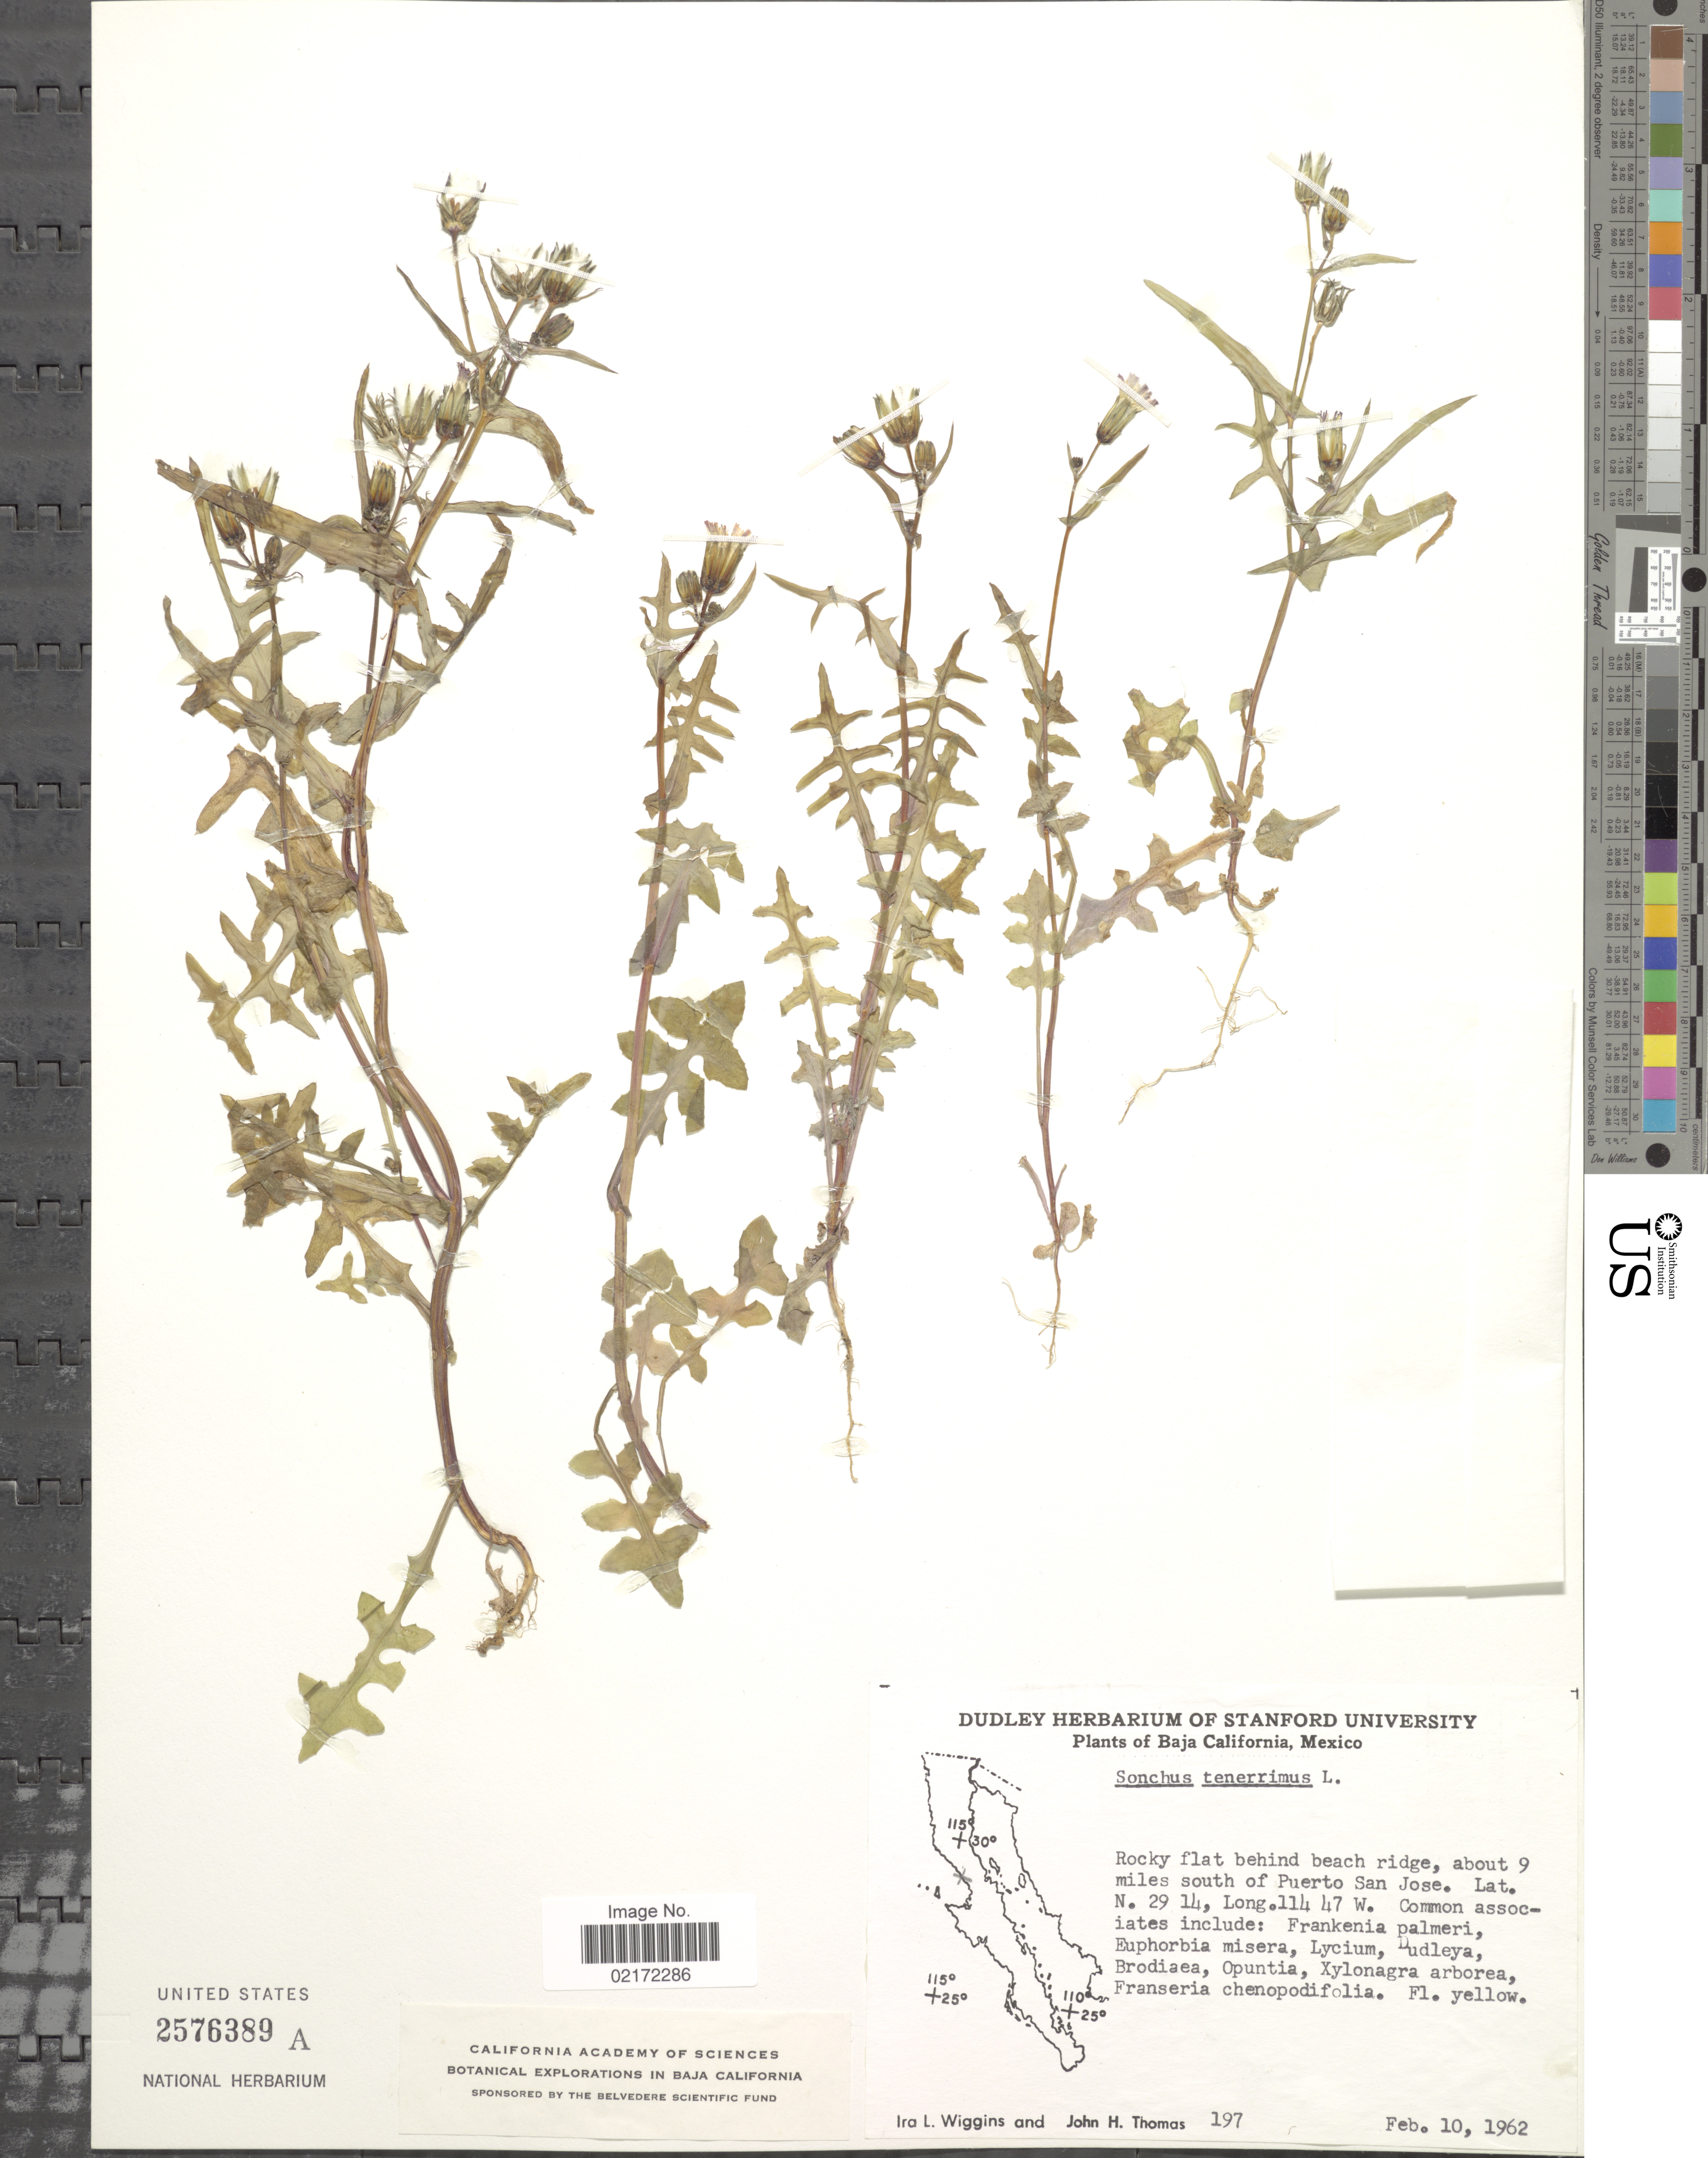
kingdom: Plantae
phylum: Tracheophyta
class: Magnoliopsida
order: Asterales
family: Asteraceae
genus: Sonchus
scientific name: Sonchus tenerrimus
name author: L.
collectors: I. L. Wiggins & J. H. Thomas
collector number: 197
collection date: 1962-02-10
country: Mexico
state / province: Baja California Sur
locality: Rocky flat behind beach ridge, about 9 miles south of Puerto San Jose.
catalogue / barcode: US 2576389A